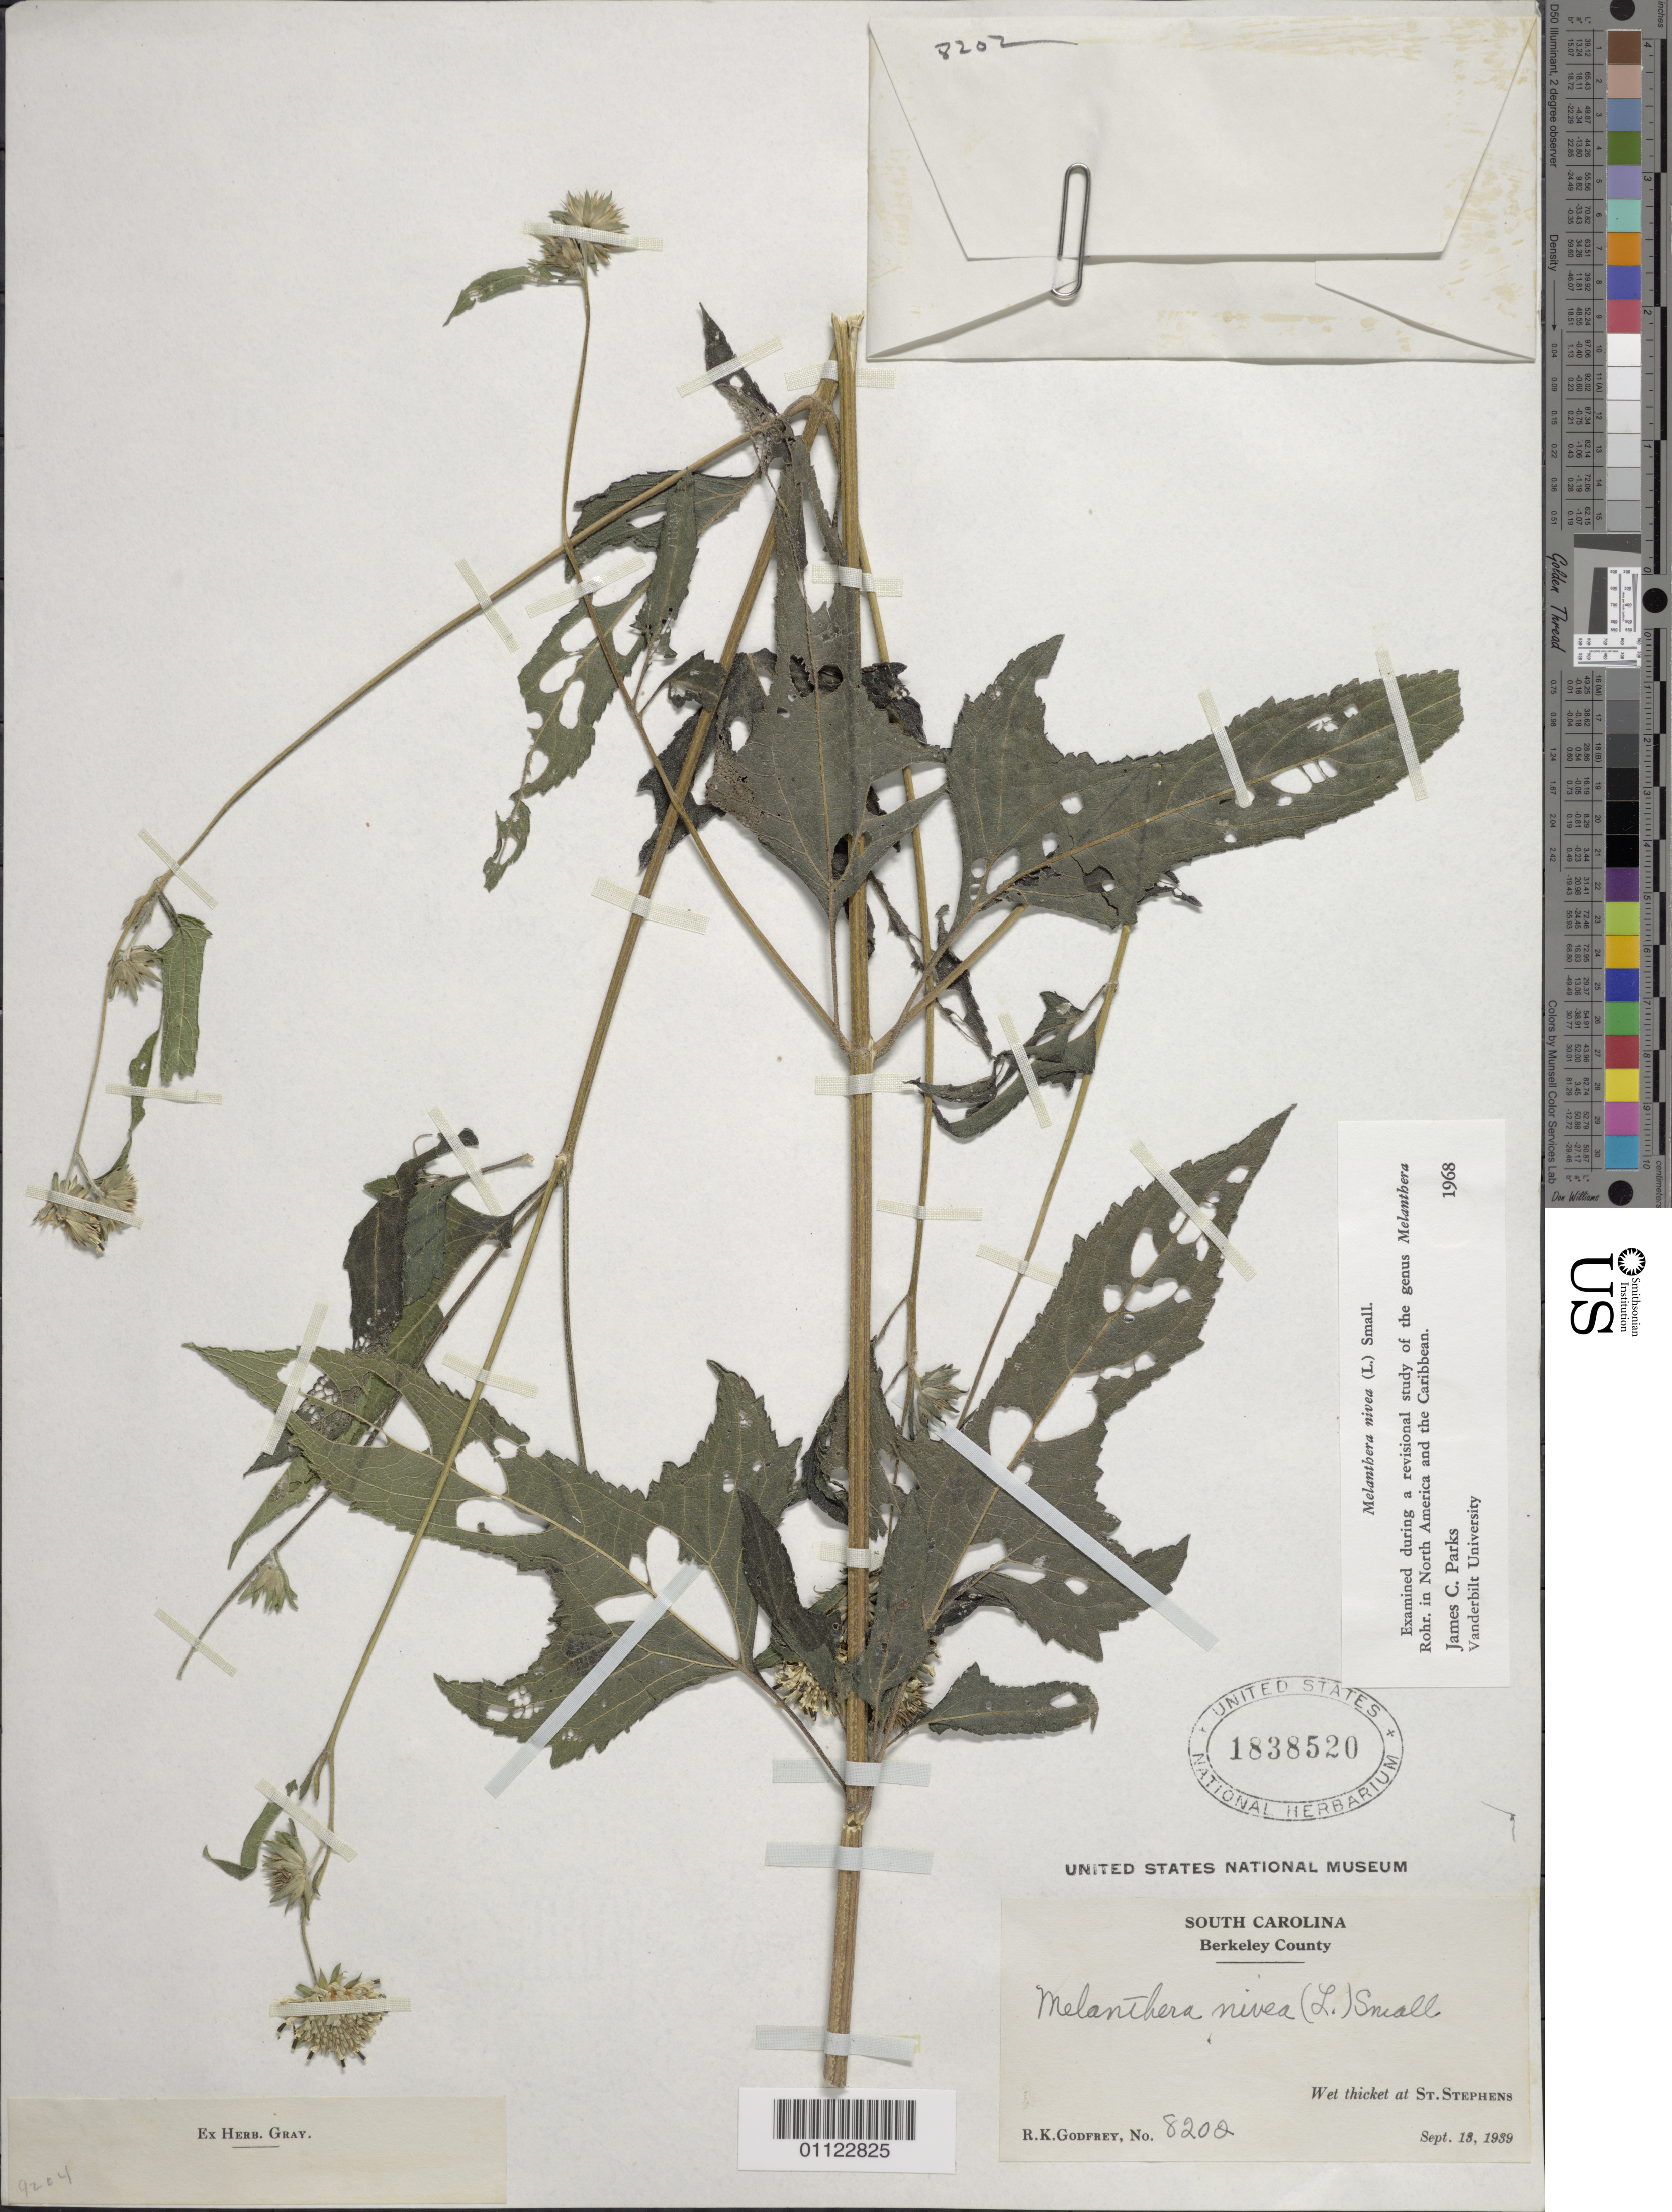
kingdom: Plantae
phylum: Tracheophyta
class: Magnoliopsida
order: Asterales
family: Asteraceae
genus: Melanthera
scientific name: Melanthera nivea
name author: (L.) Small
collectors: R. K. Godfrey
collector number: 8202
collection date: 1939-09-13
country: United States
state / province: South Carolina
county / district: Berkeley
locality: Wet thicket at St. Stephens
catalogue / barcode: US 1838520